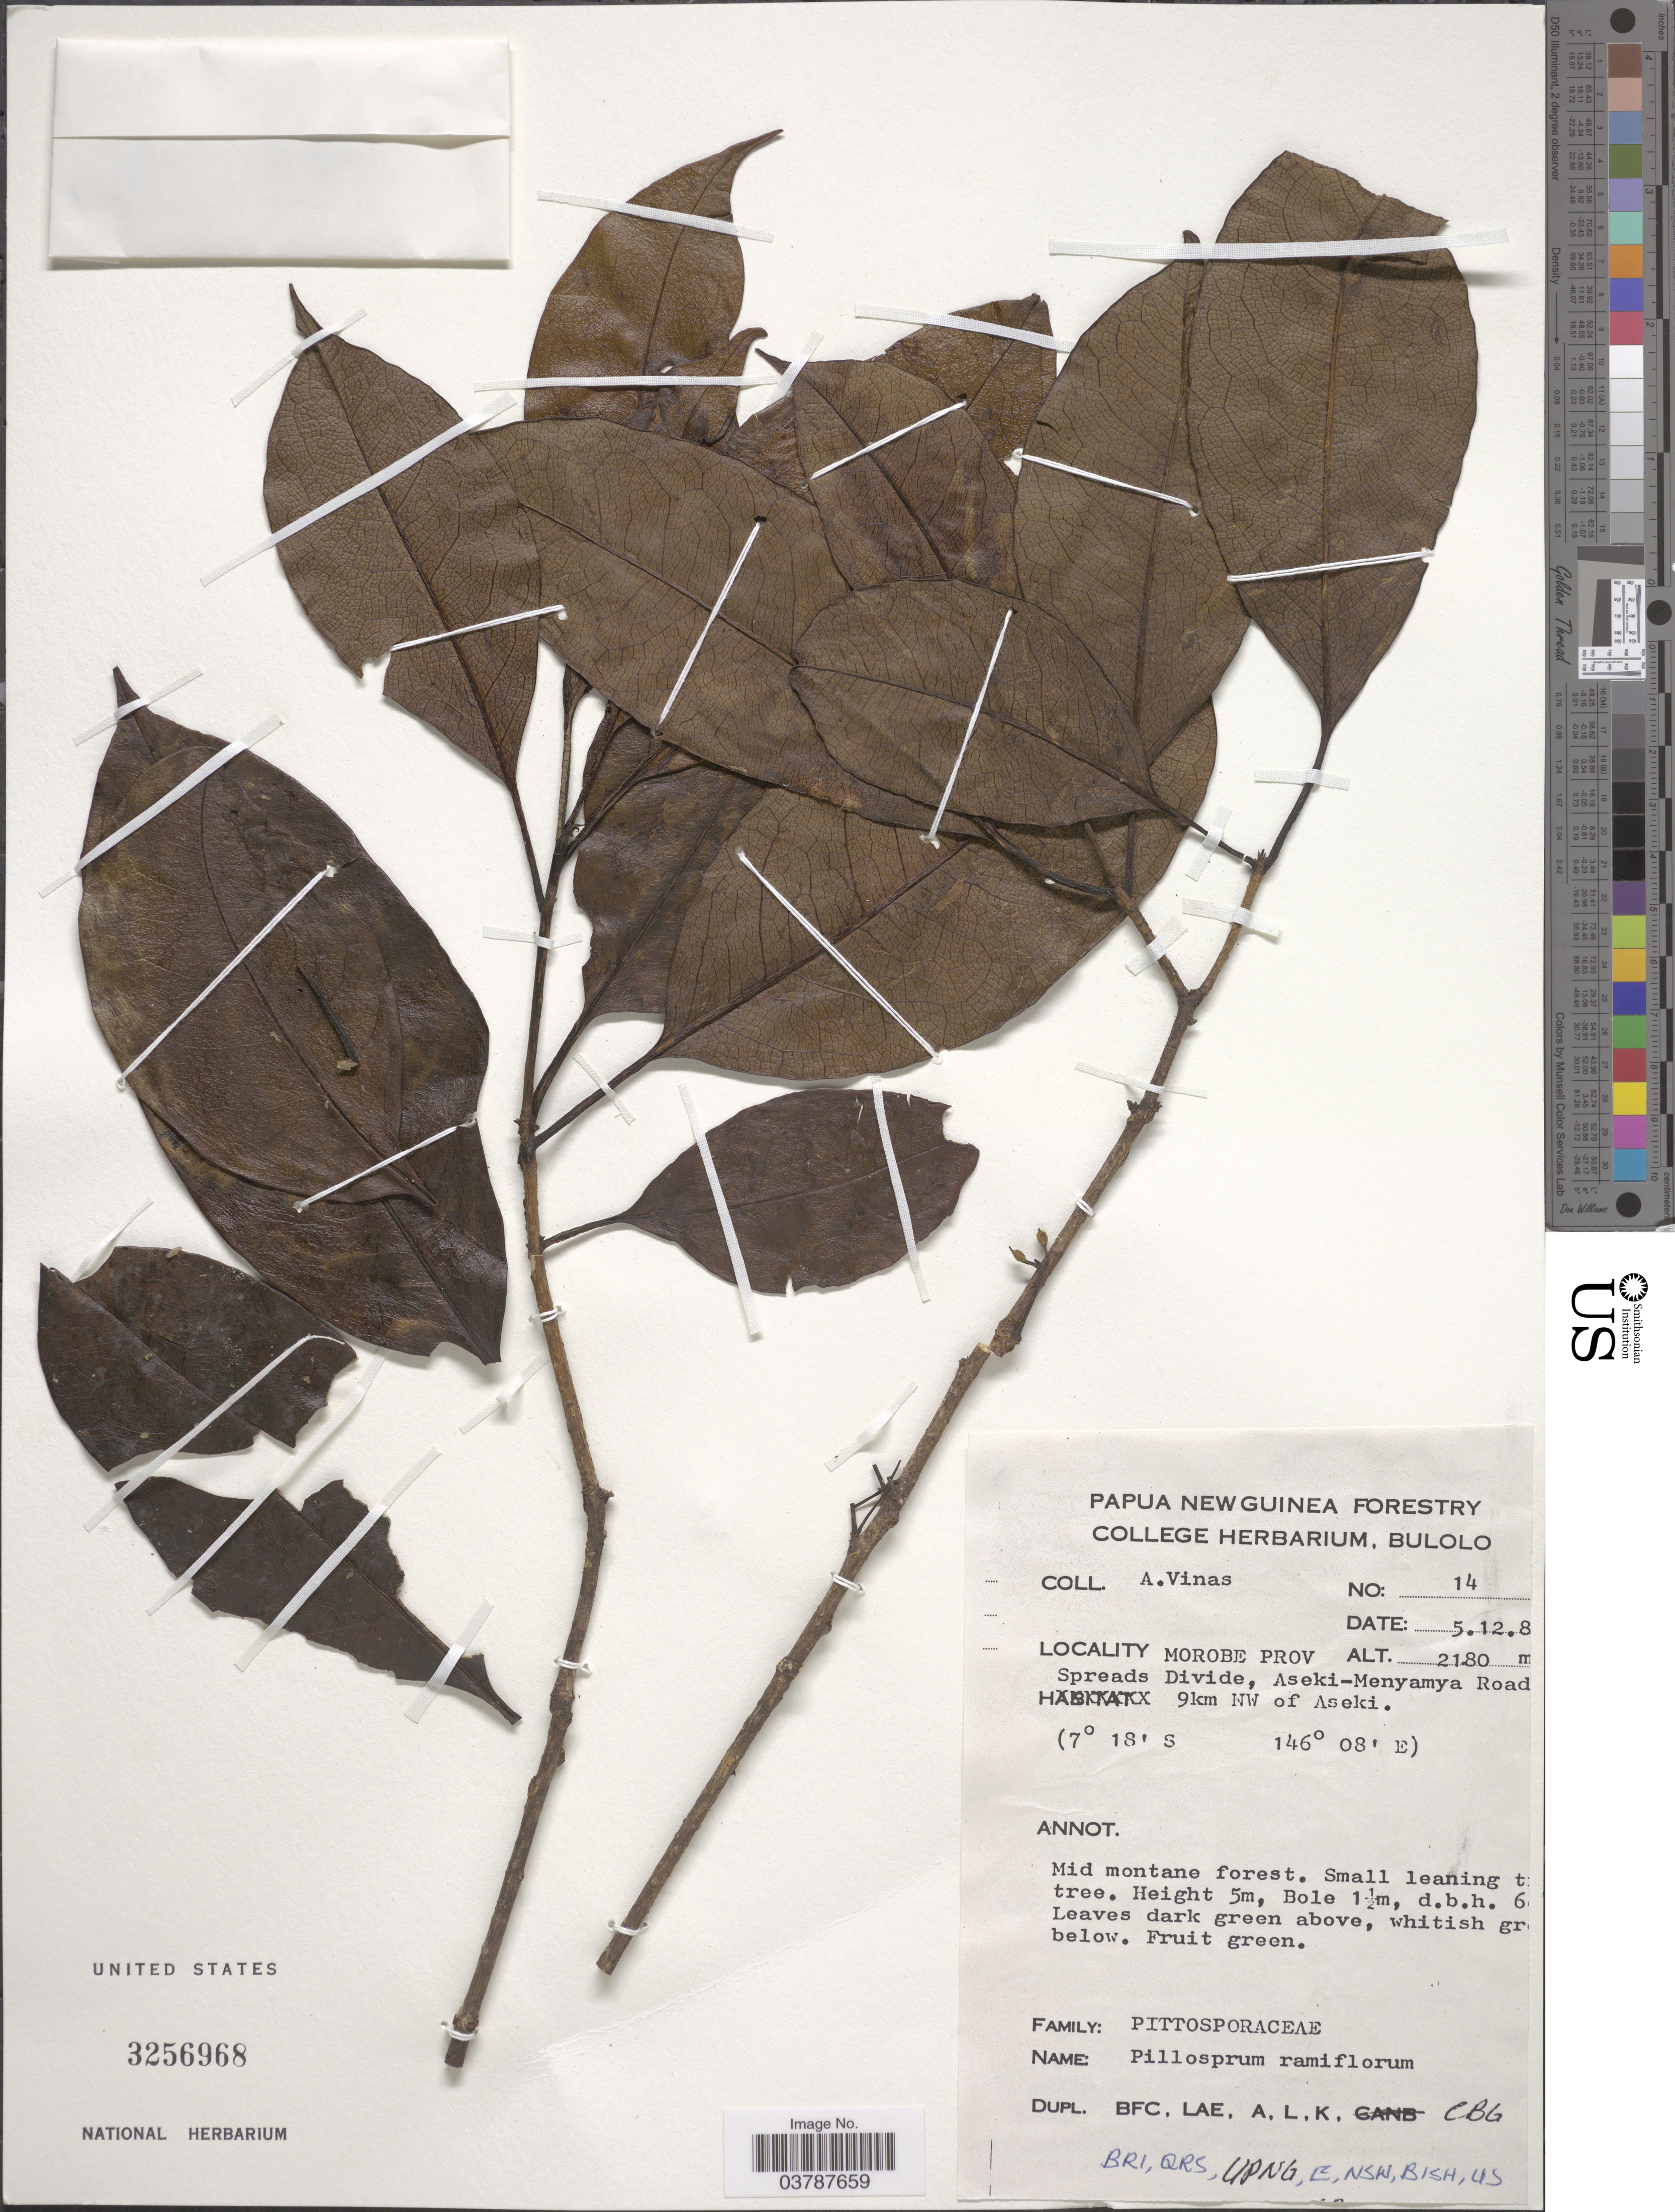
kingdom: Plantae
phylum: Tracheophyta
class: Magnoliopsida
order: Apiales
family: Pittosporaceae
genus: Pittosporum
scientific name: Pittosporum ramiflorum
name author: (Zoll. & Mor.) Zoll.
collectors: A. Vinas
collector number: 14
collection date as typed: Transcribed d/m/y: 5/12/8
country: Papua New Guinea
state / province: Morobe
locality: Spreads Divide, Aseki-Menyamya Road, 9 km NW of Aseki.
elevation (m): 2180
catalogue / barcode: US 3256968